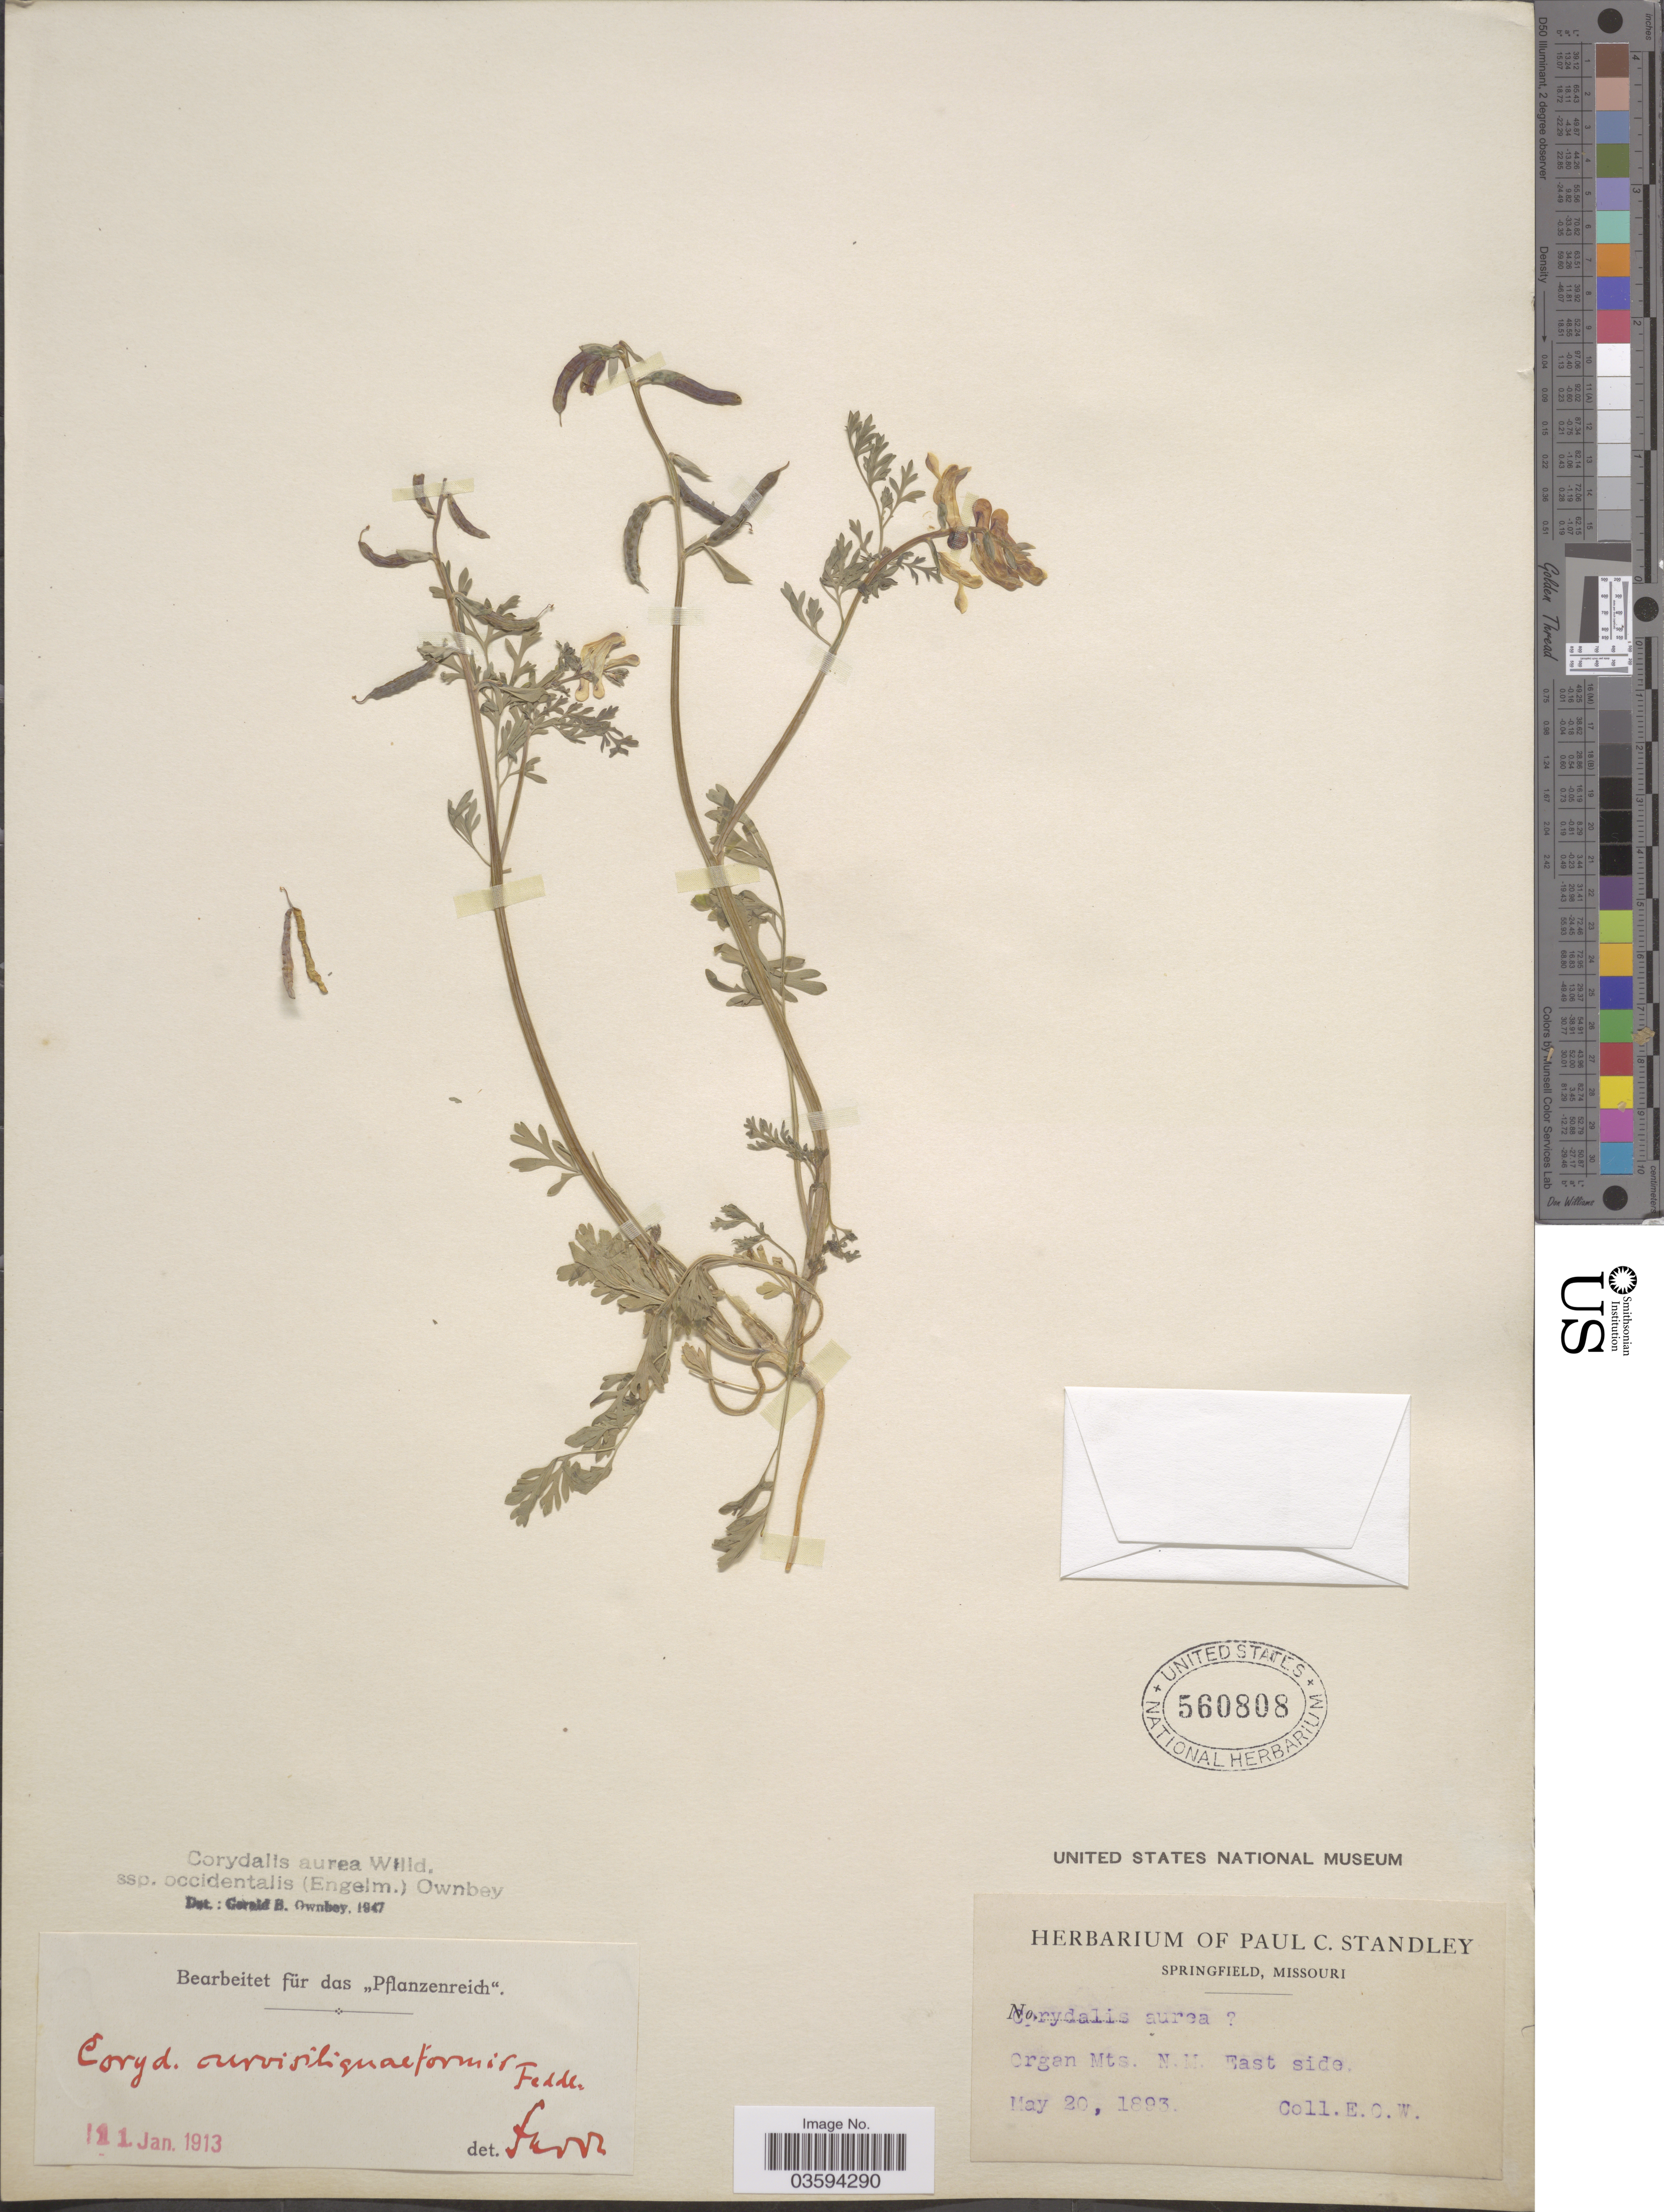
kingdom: Plantae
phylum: Tracheophyta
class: Magnoliopsida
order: Ranunculales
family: Papaveraceae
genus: Corydalis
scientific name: Corydalis aurea subsp. occidentalis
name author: Willd.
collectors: E. O. W.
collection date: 1893-05-20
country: United States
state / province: New Mexico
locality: Organ Mts., East side.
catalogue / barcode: US 560808